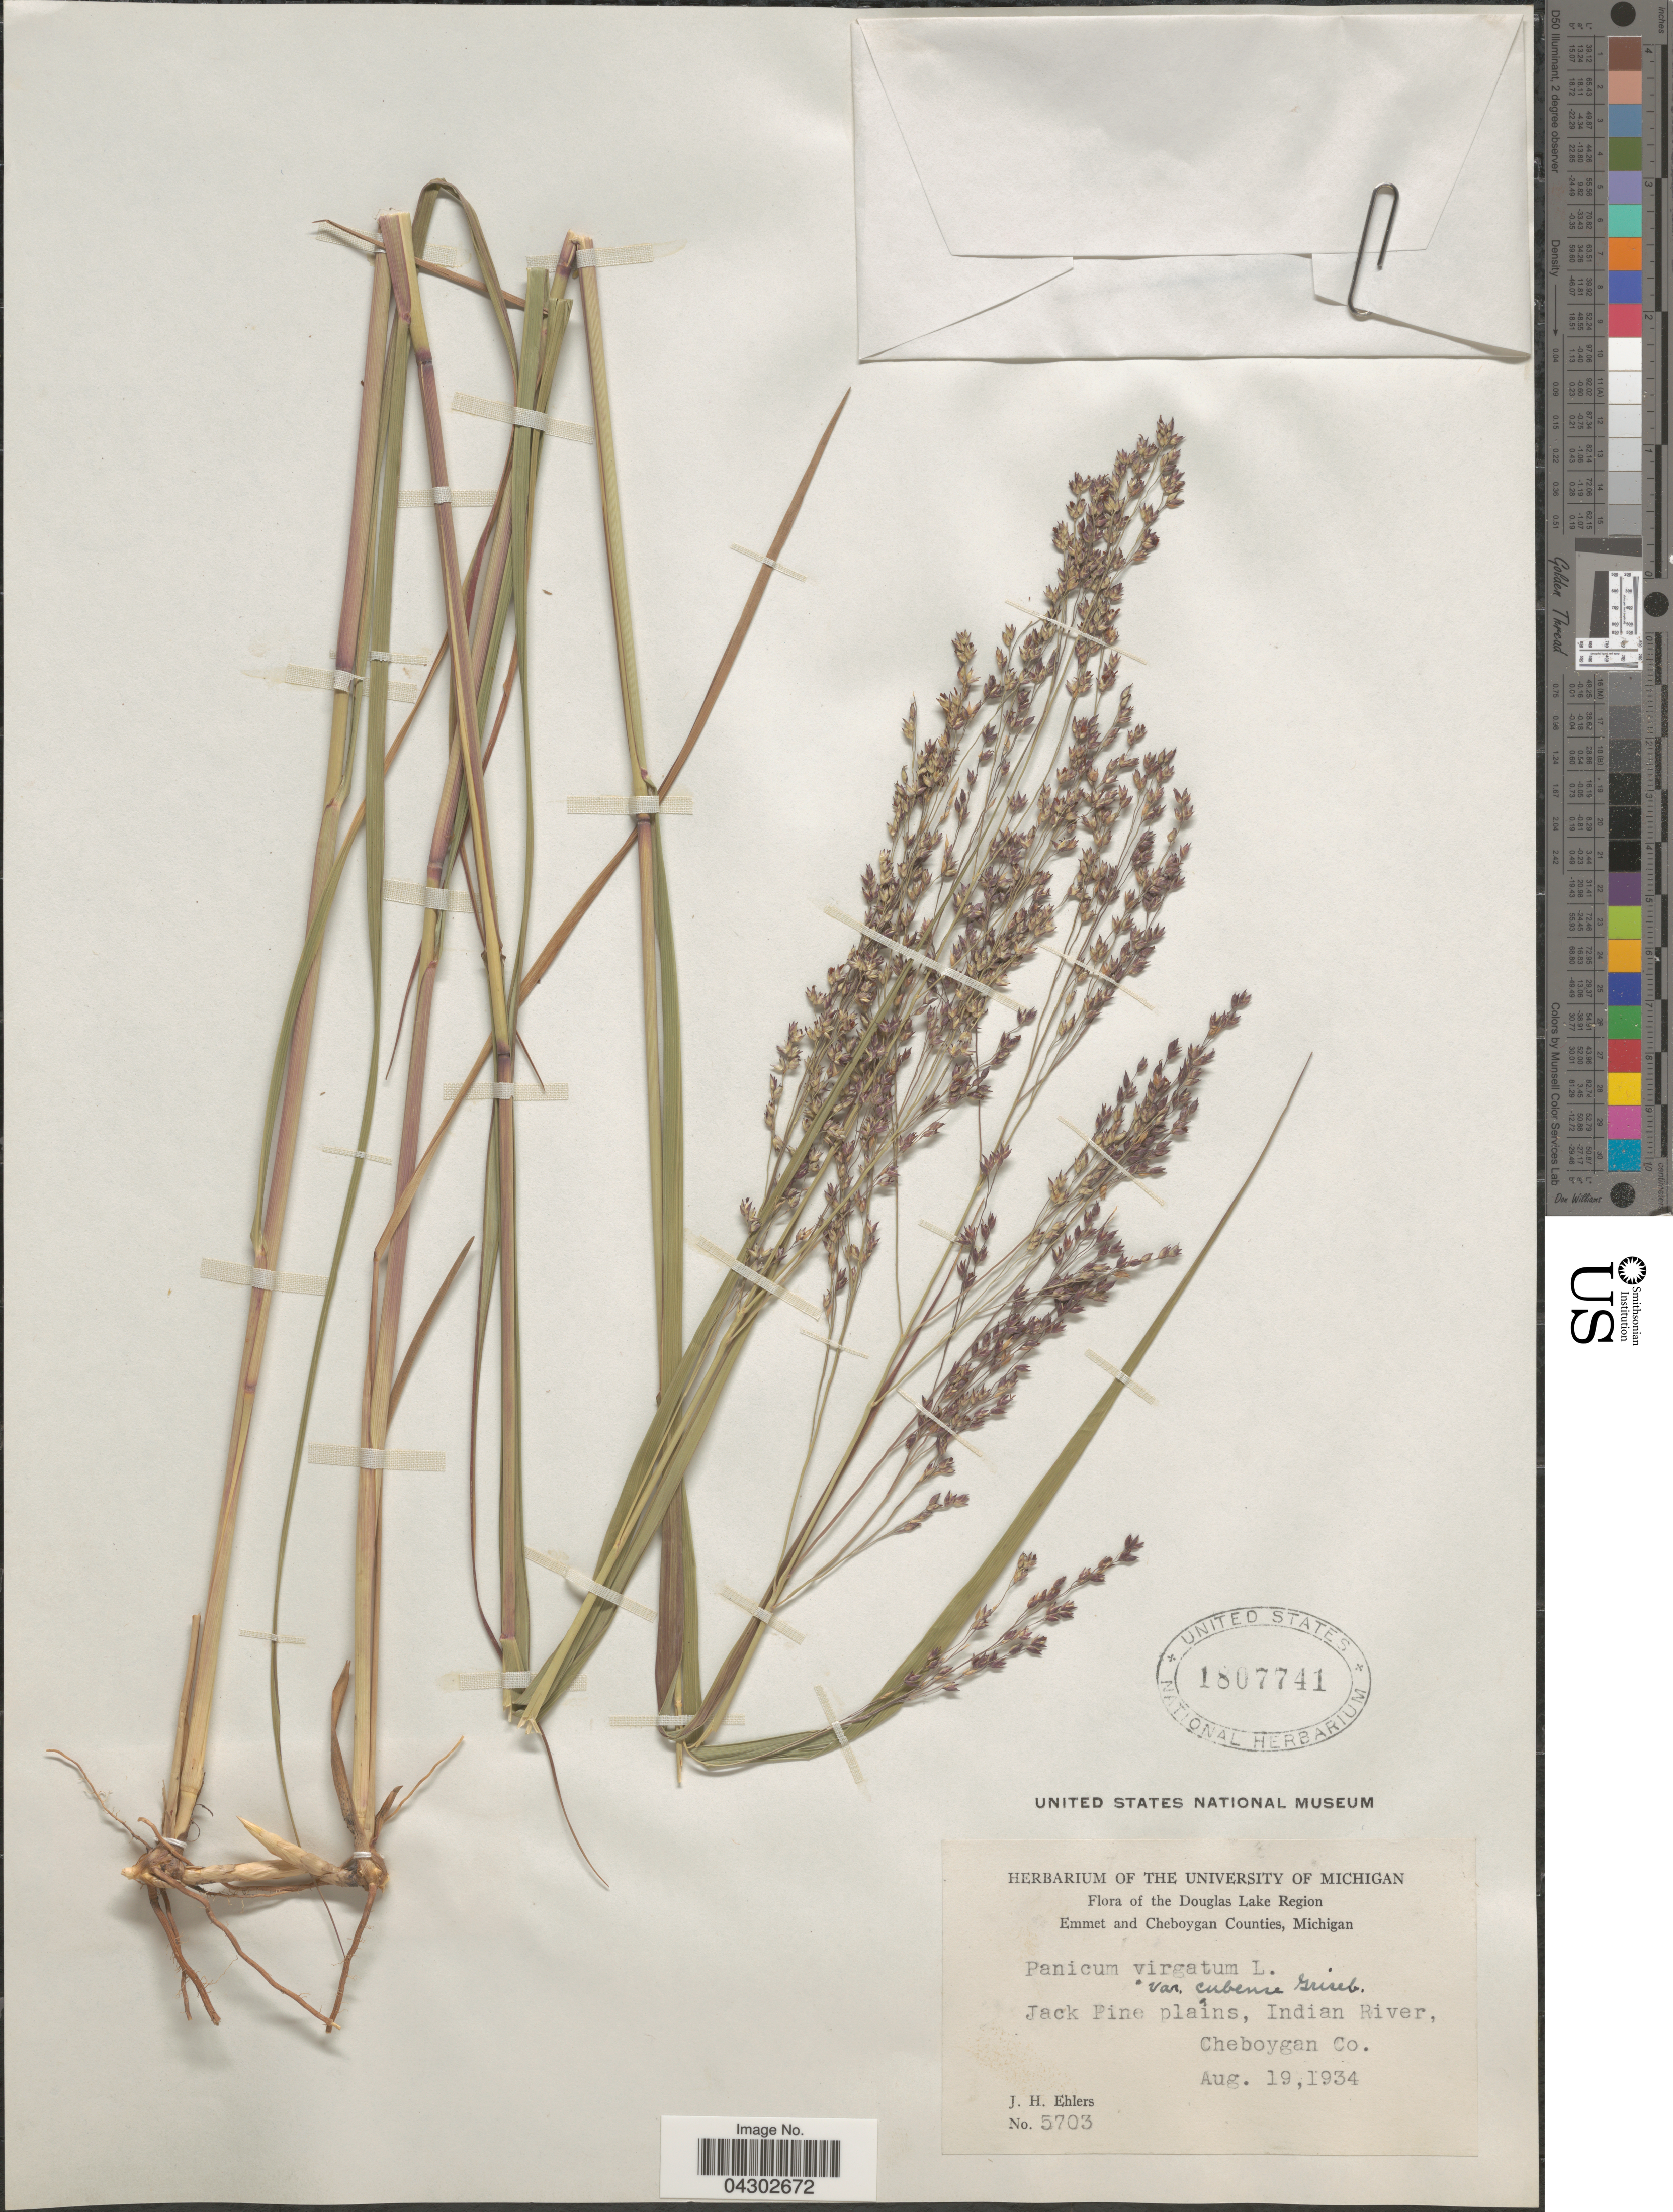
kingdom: Plantae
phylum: Tracheophyta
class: Liliopsida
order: Poales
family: Poaceae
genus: Panicum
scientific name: Panicum virgatum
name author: L.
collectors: J. H. Ehlers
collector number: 5703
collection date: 1934-08-19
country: United States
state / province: Michigan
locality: Douglas Lake Region. Emmet and Cheboygan Counties. Jack Pine plains, Indian River, Cheboygan Co.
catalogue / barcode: US 1807741